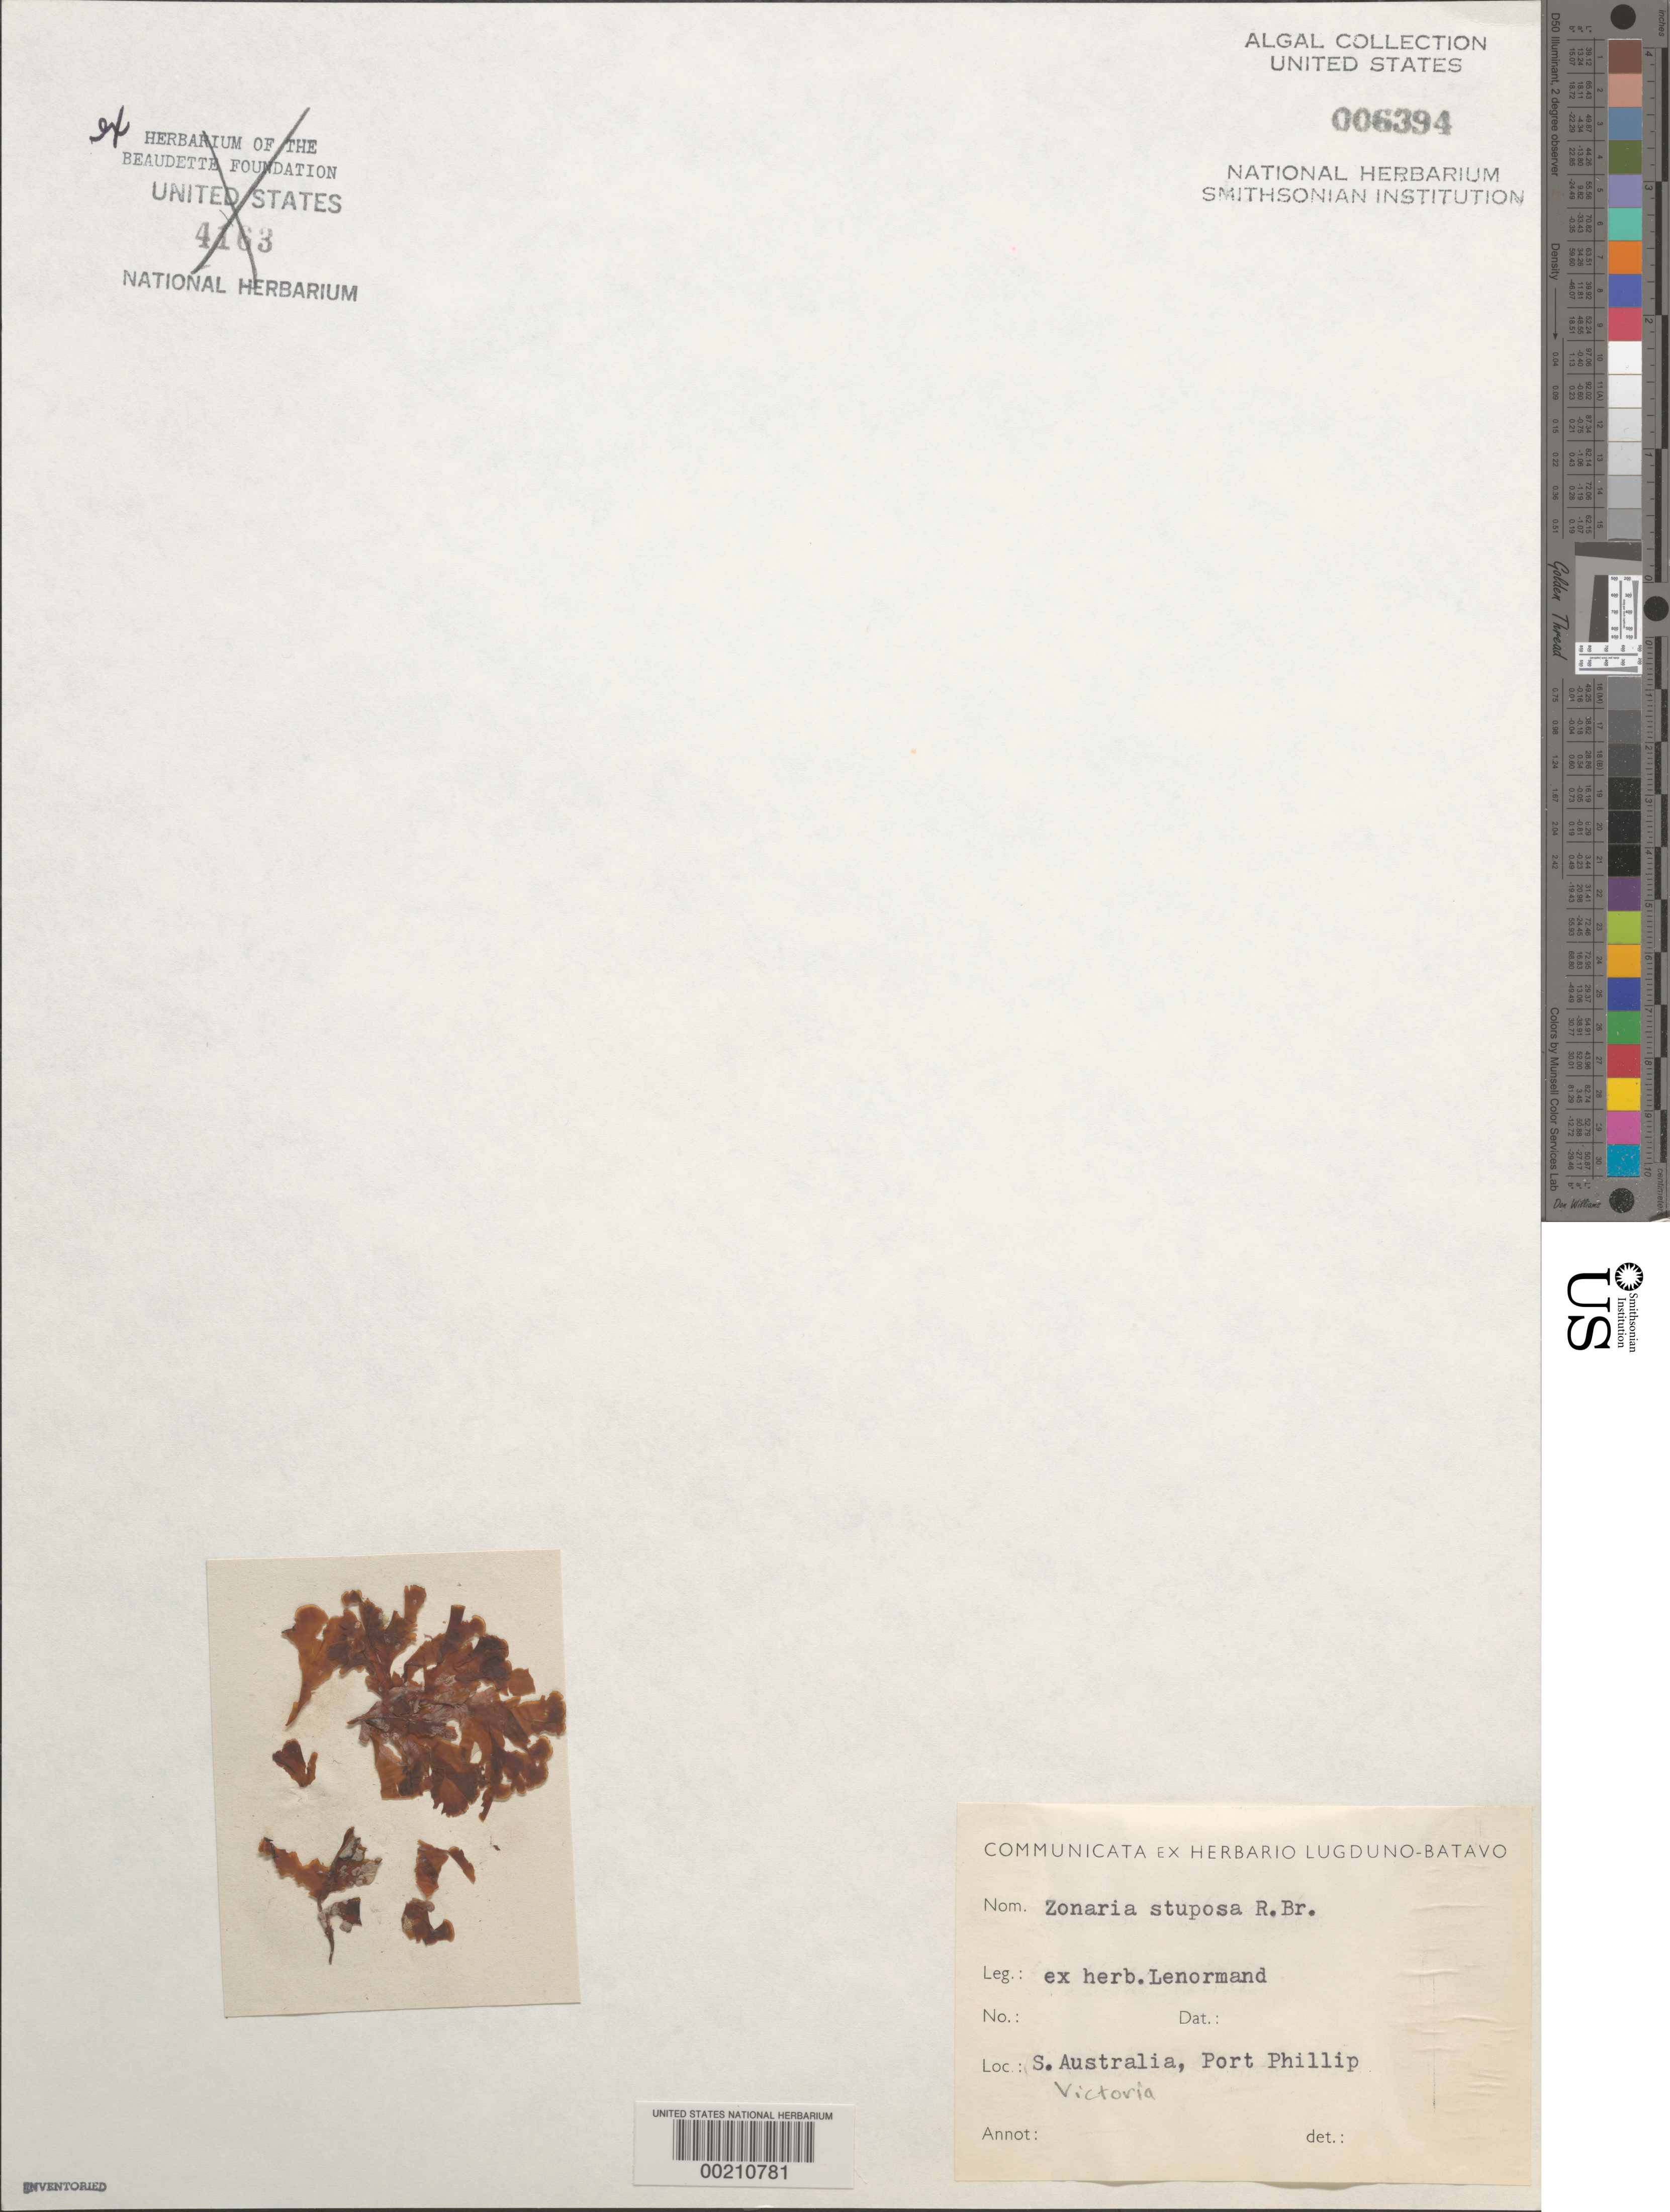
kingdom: Chromista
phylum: Ochrophyta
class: Phaeophyceae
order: Dictyotales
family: Dictyotaceae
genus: Homoeostrichus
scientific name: Homoeostrichus sinclairii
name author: (Hook. f. & Harvey) J. Agardh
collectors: S. Lenormand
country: Australia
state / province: Victoria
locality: Port Phillip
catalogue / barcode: US 6394